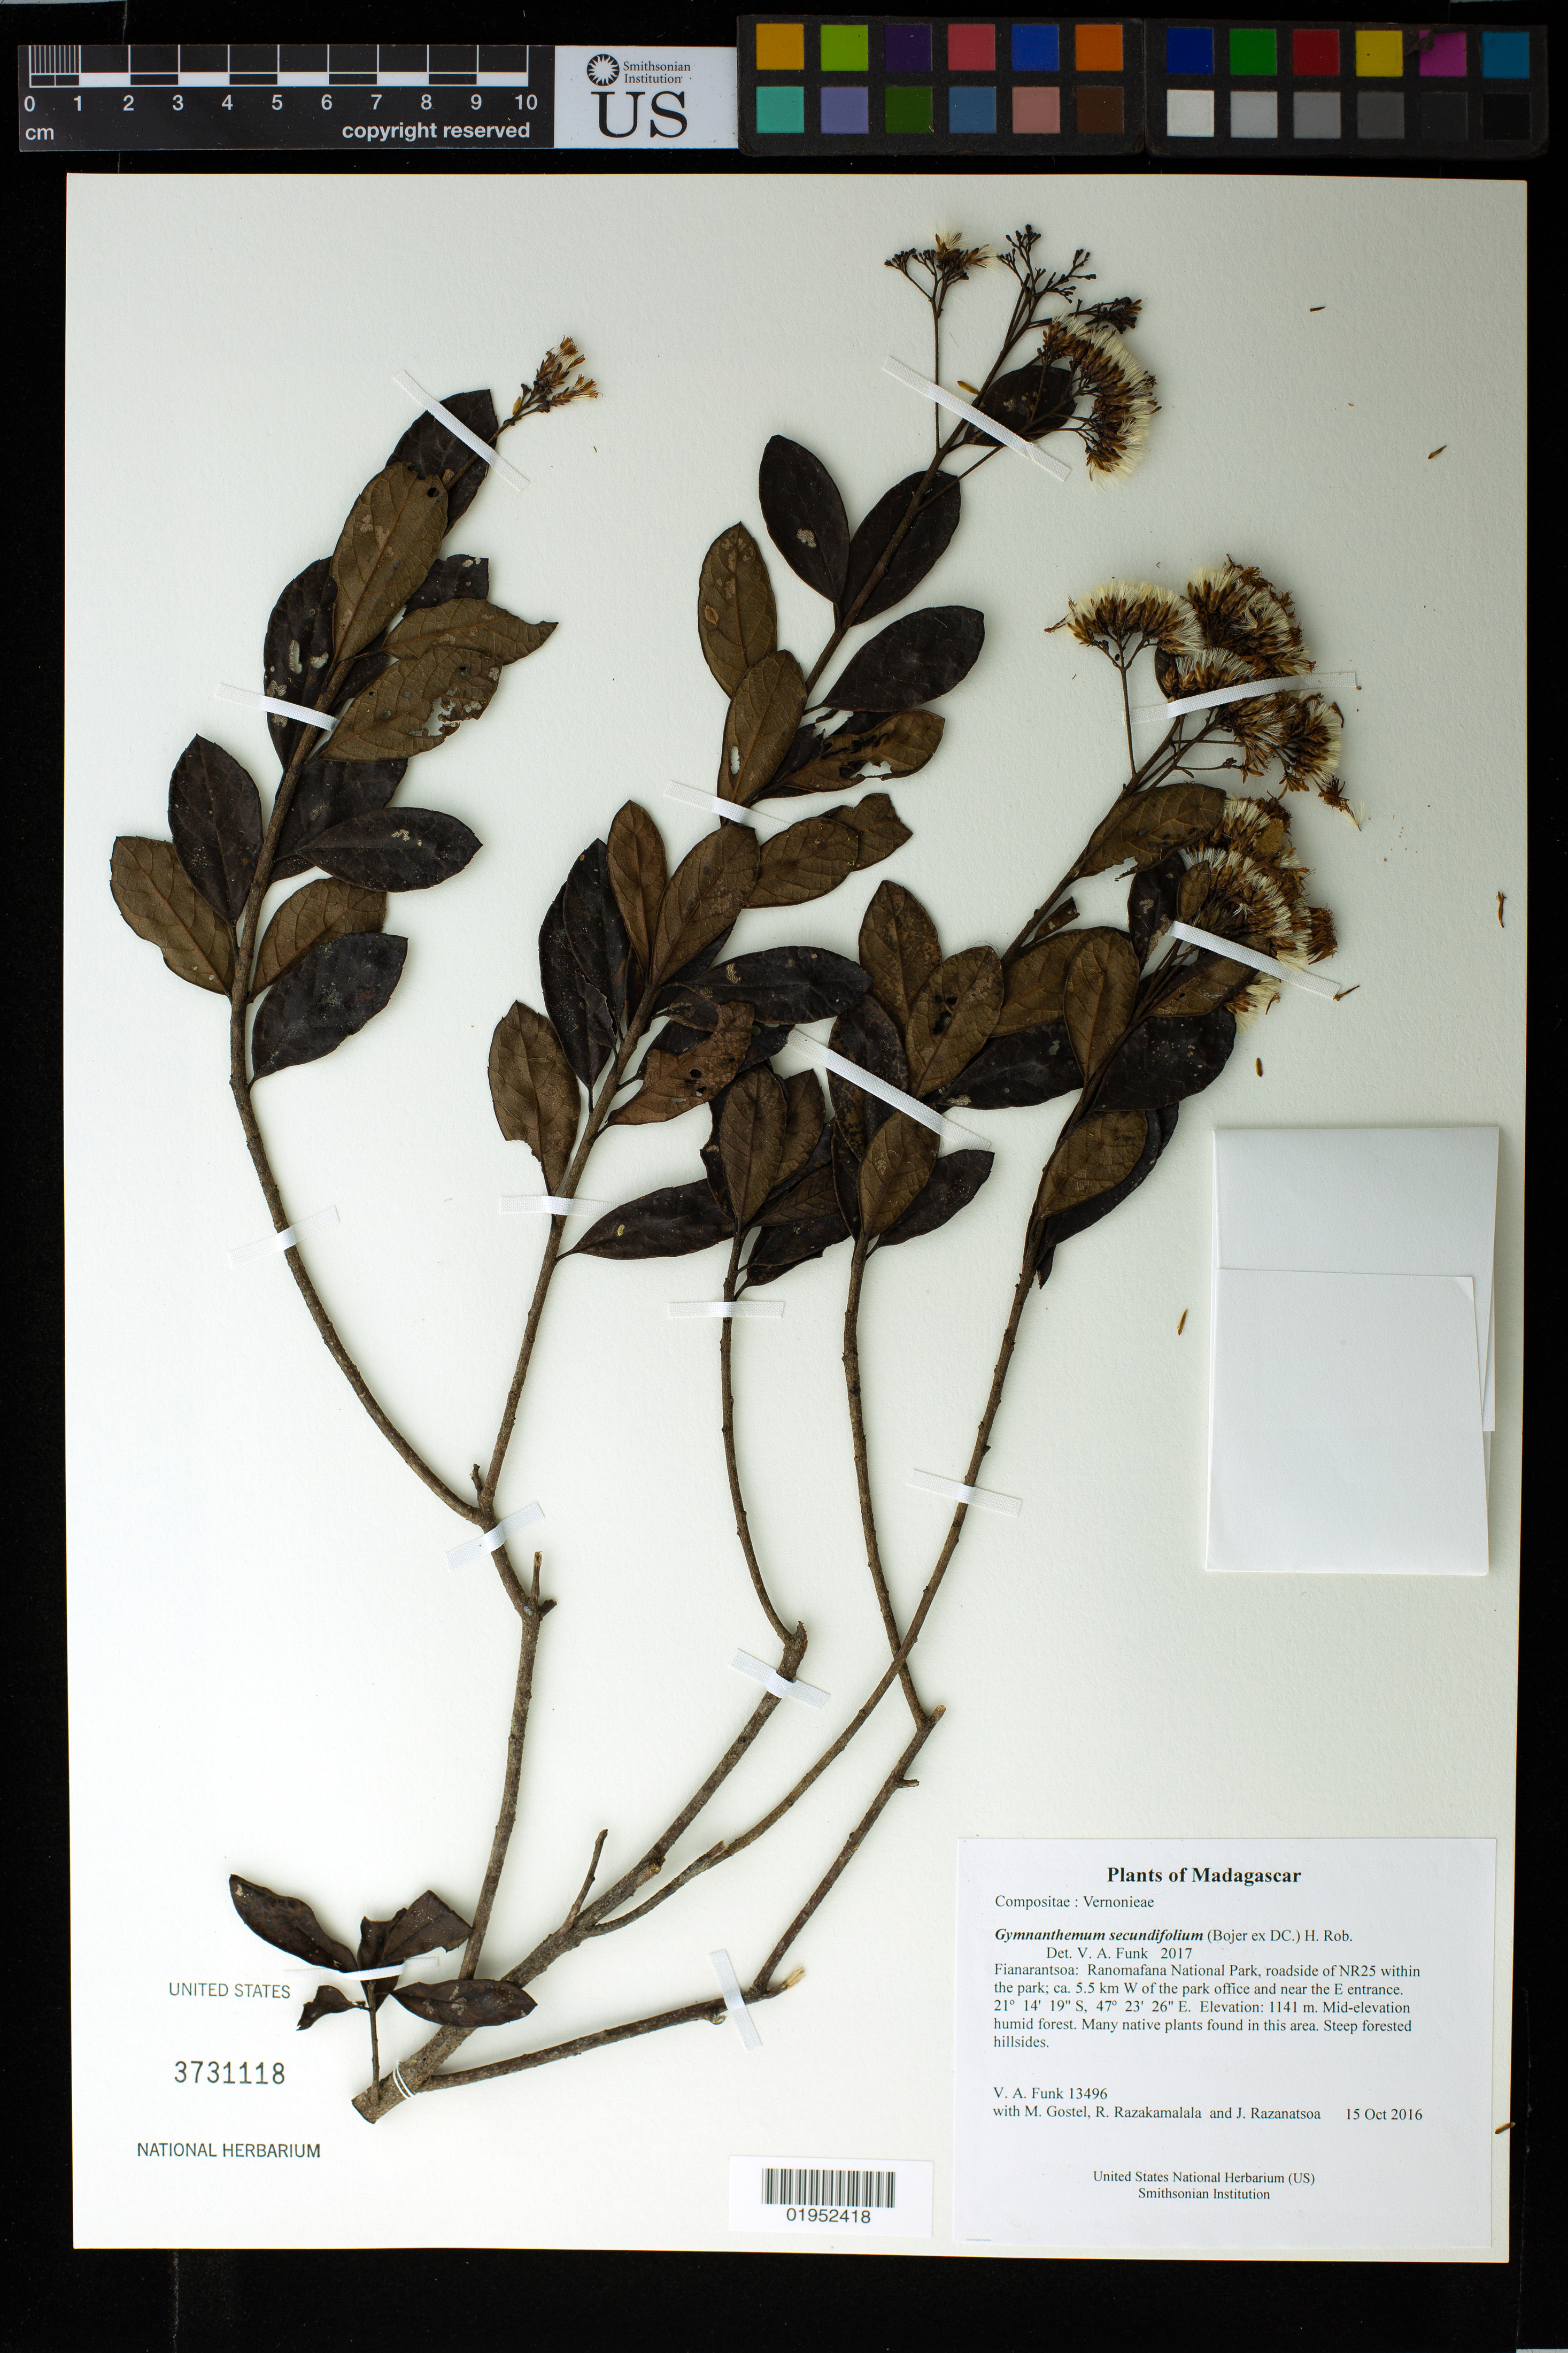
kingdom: Plantae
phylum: Tracheophyta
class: Magnoliopsida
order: Asterales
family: Asteraceae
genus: Gymnanthemum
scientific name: Gymnanthemum secundifolium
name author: (Bojer ex DC.) H. Rob.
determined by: Funk, Vicki A., (BOT), Smithsonian Institution - National Museum of Natural History (UNITED STATES)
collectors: M. R. Gostel, R. Razakamalala & J. Razanatsoa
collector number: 13496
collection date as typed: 15 Oct 2016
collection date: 2016-10-15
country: Madagascar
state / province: Haute Matsiatra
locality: Ranomafana National Park, roadside of NR25 within the park; ca. 5.5 km W of the park office and near the E entrance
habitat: Mid-elevation humid forest. Many native plants found in this area. Steep forested hillsides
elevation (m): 1141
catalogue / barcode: US 3731118